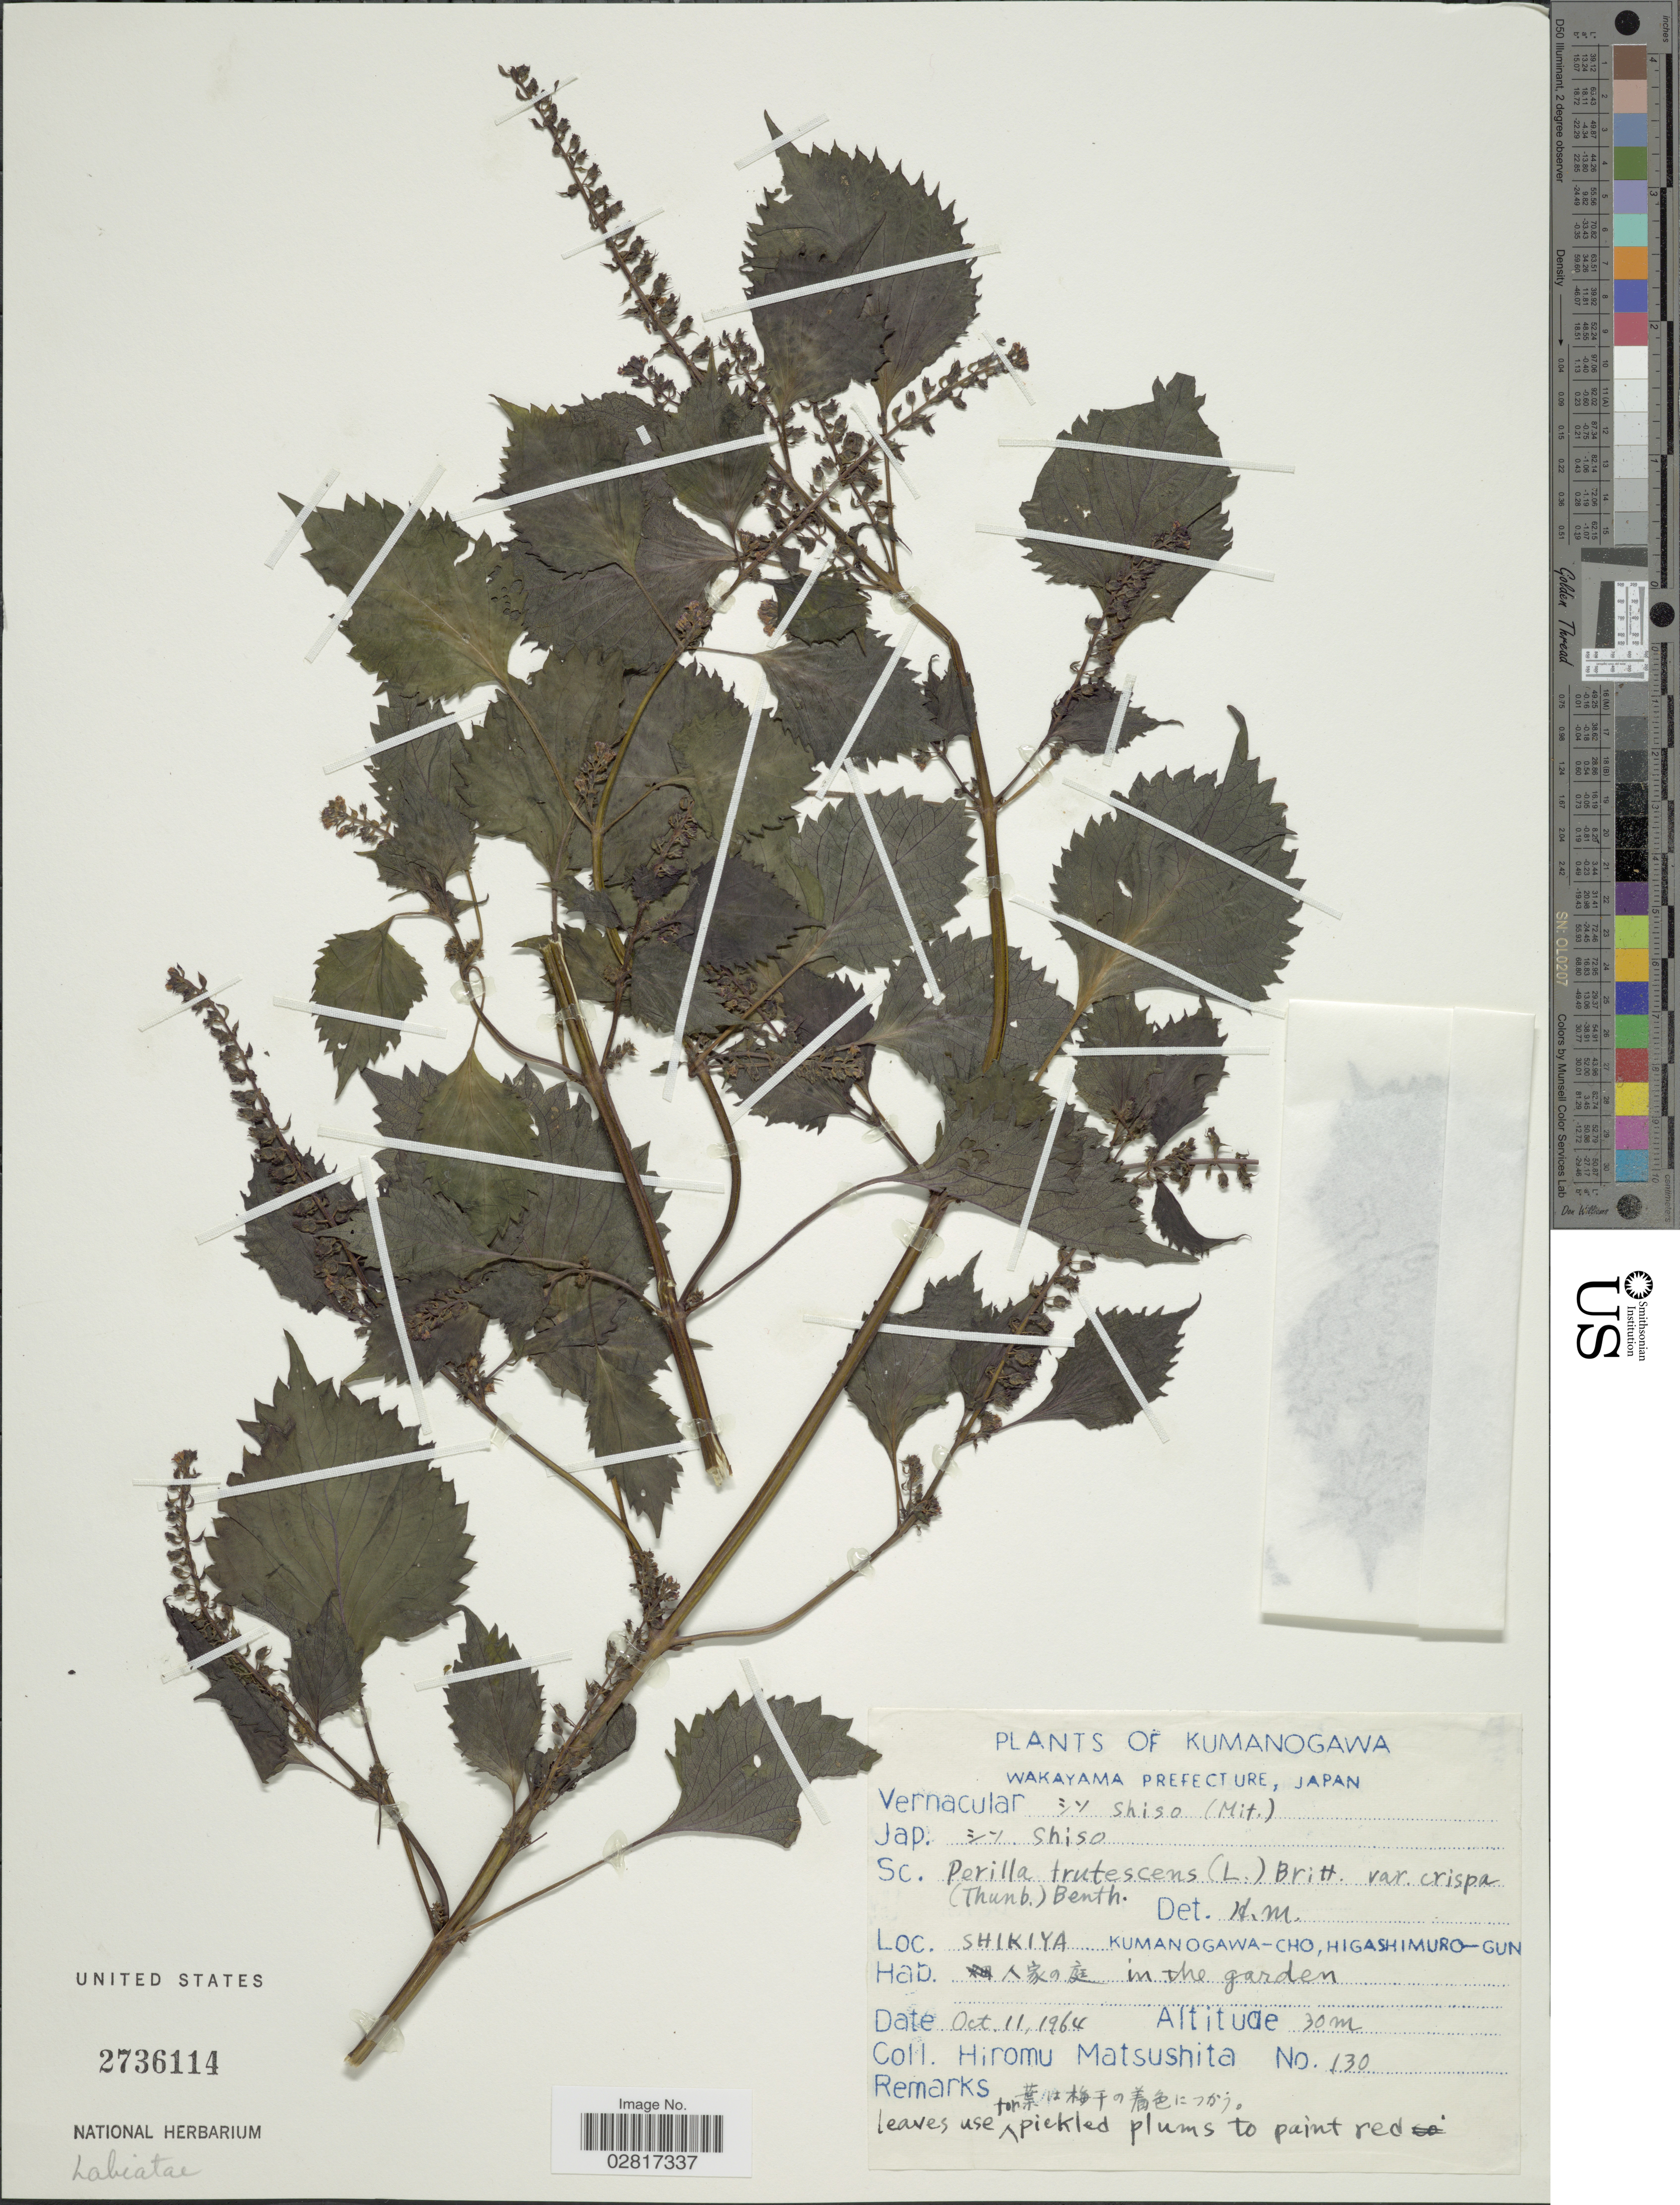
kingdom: Plantae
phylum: Tracheophyta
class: Magnoliopsida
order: Lamiales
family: Lamiaceae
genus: Perilla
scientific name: Perilla frutescens var. crispa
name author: (Thunb.) H. Deane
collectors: H. Matsushita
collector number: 130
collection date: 1964-10-11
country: Japan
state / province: Wakayama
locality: Kumanogawa. Wakayama Prefecture. Shikiya Kumanogawa-Cho, Higashimuro-Gun.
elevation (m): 30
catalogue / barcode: US 2736114